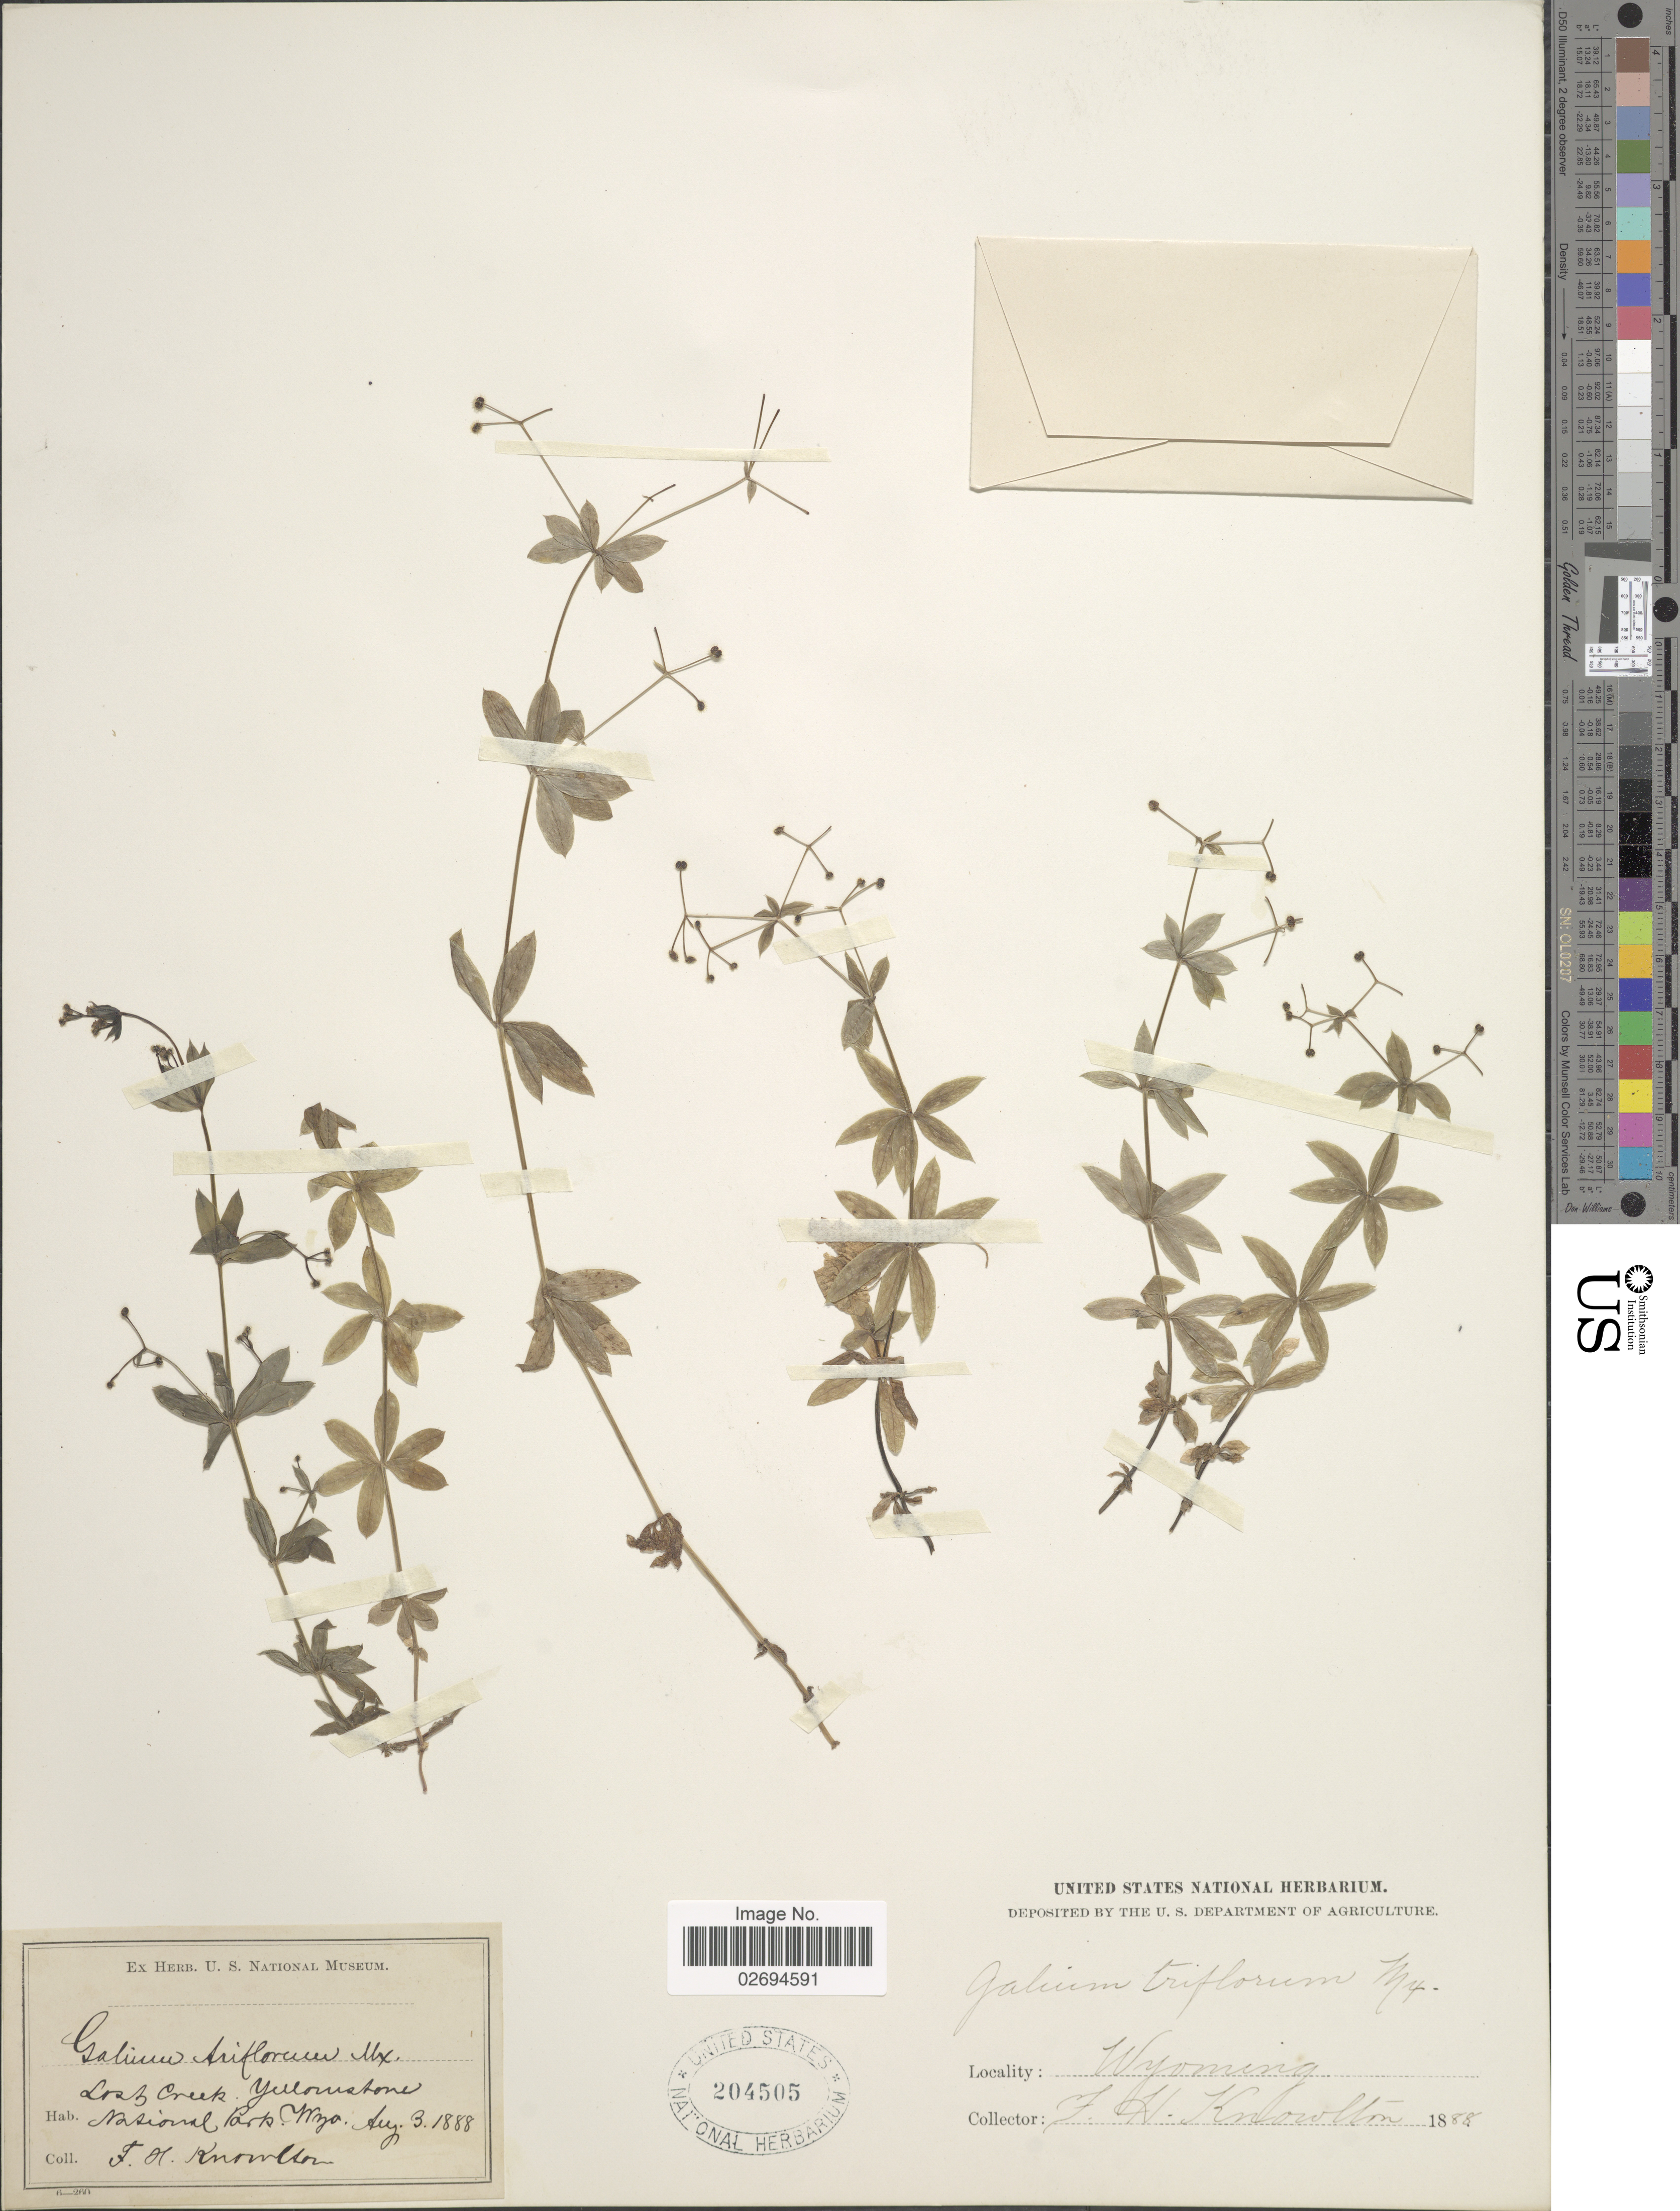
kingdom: Plantae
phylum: Tracheophyta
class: Magnoliopsida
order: Gentianales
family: Rubiaceae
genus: Galium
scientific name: Galium triflorum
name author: Michx.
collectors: F. H. Knowlton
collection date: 1888-08-03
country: United States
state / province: Wyoming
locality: Lost Creek. Yellowstone National Park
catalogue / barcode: US 204505